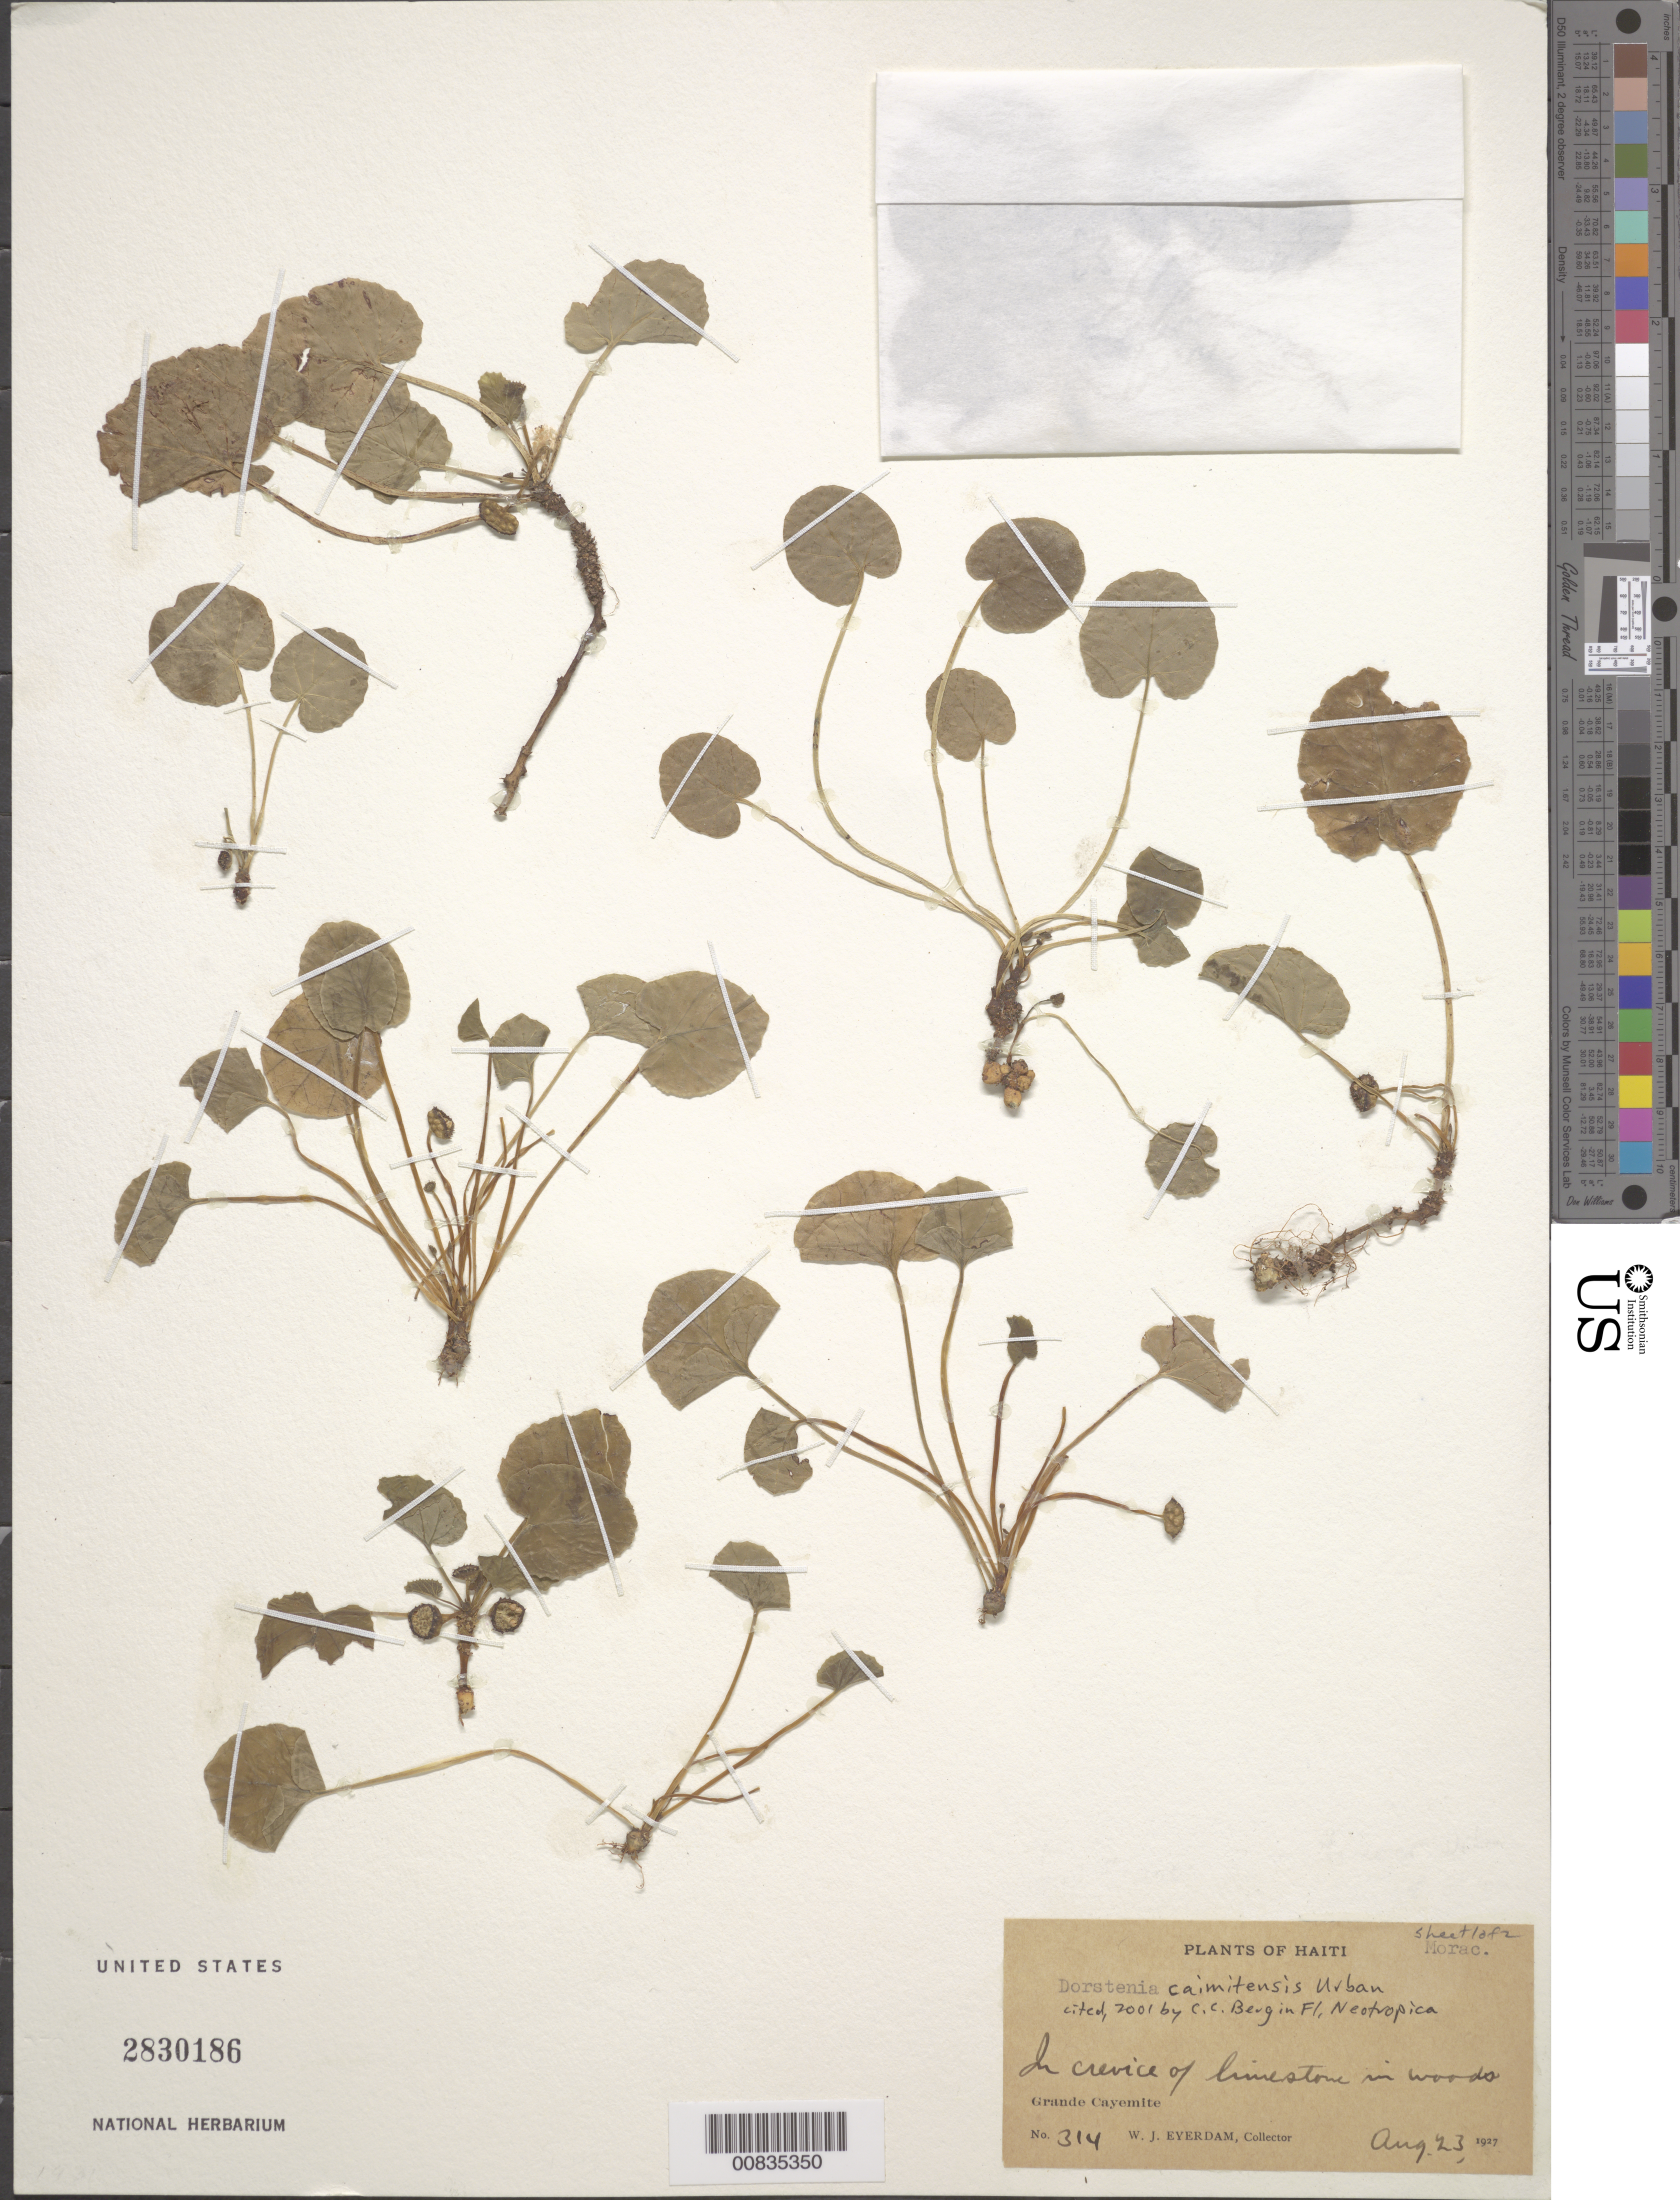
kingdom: Plantae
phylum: Tracheophyta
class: Magnoliopsida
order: Rosales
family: Moraceae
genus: Dorstenia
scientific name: Dorstenia caimitensis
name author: Urb.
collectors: W. J. Eyerdam & -- Berg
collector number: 314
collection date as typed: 23 Aug 1927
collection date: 1927-08-23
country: Haiti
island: Grande Cayemite I.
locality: Grande Cayemite.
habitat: In crevice of limestone in woods.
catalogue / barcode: US 2830186